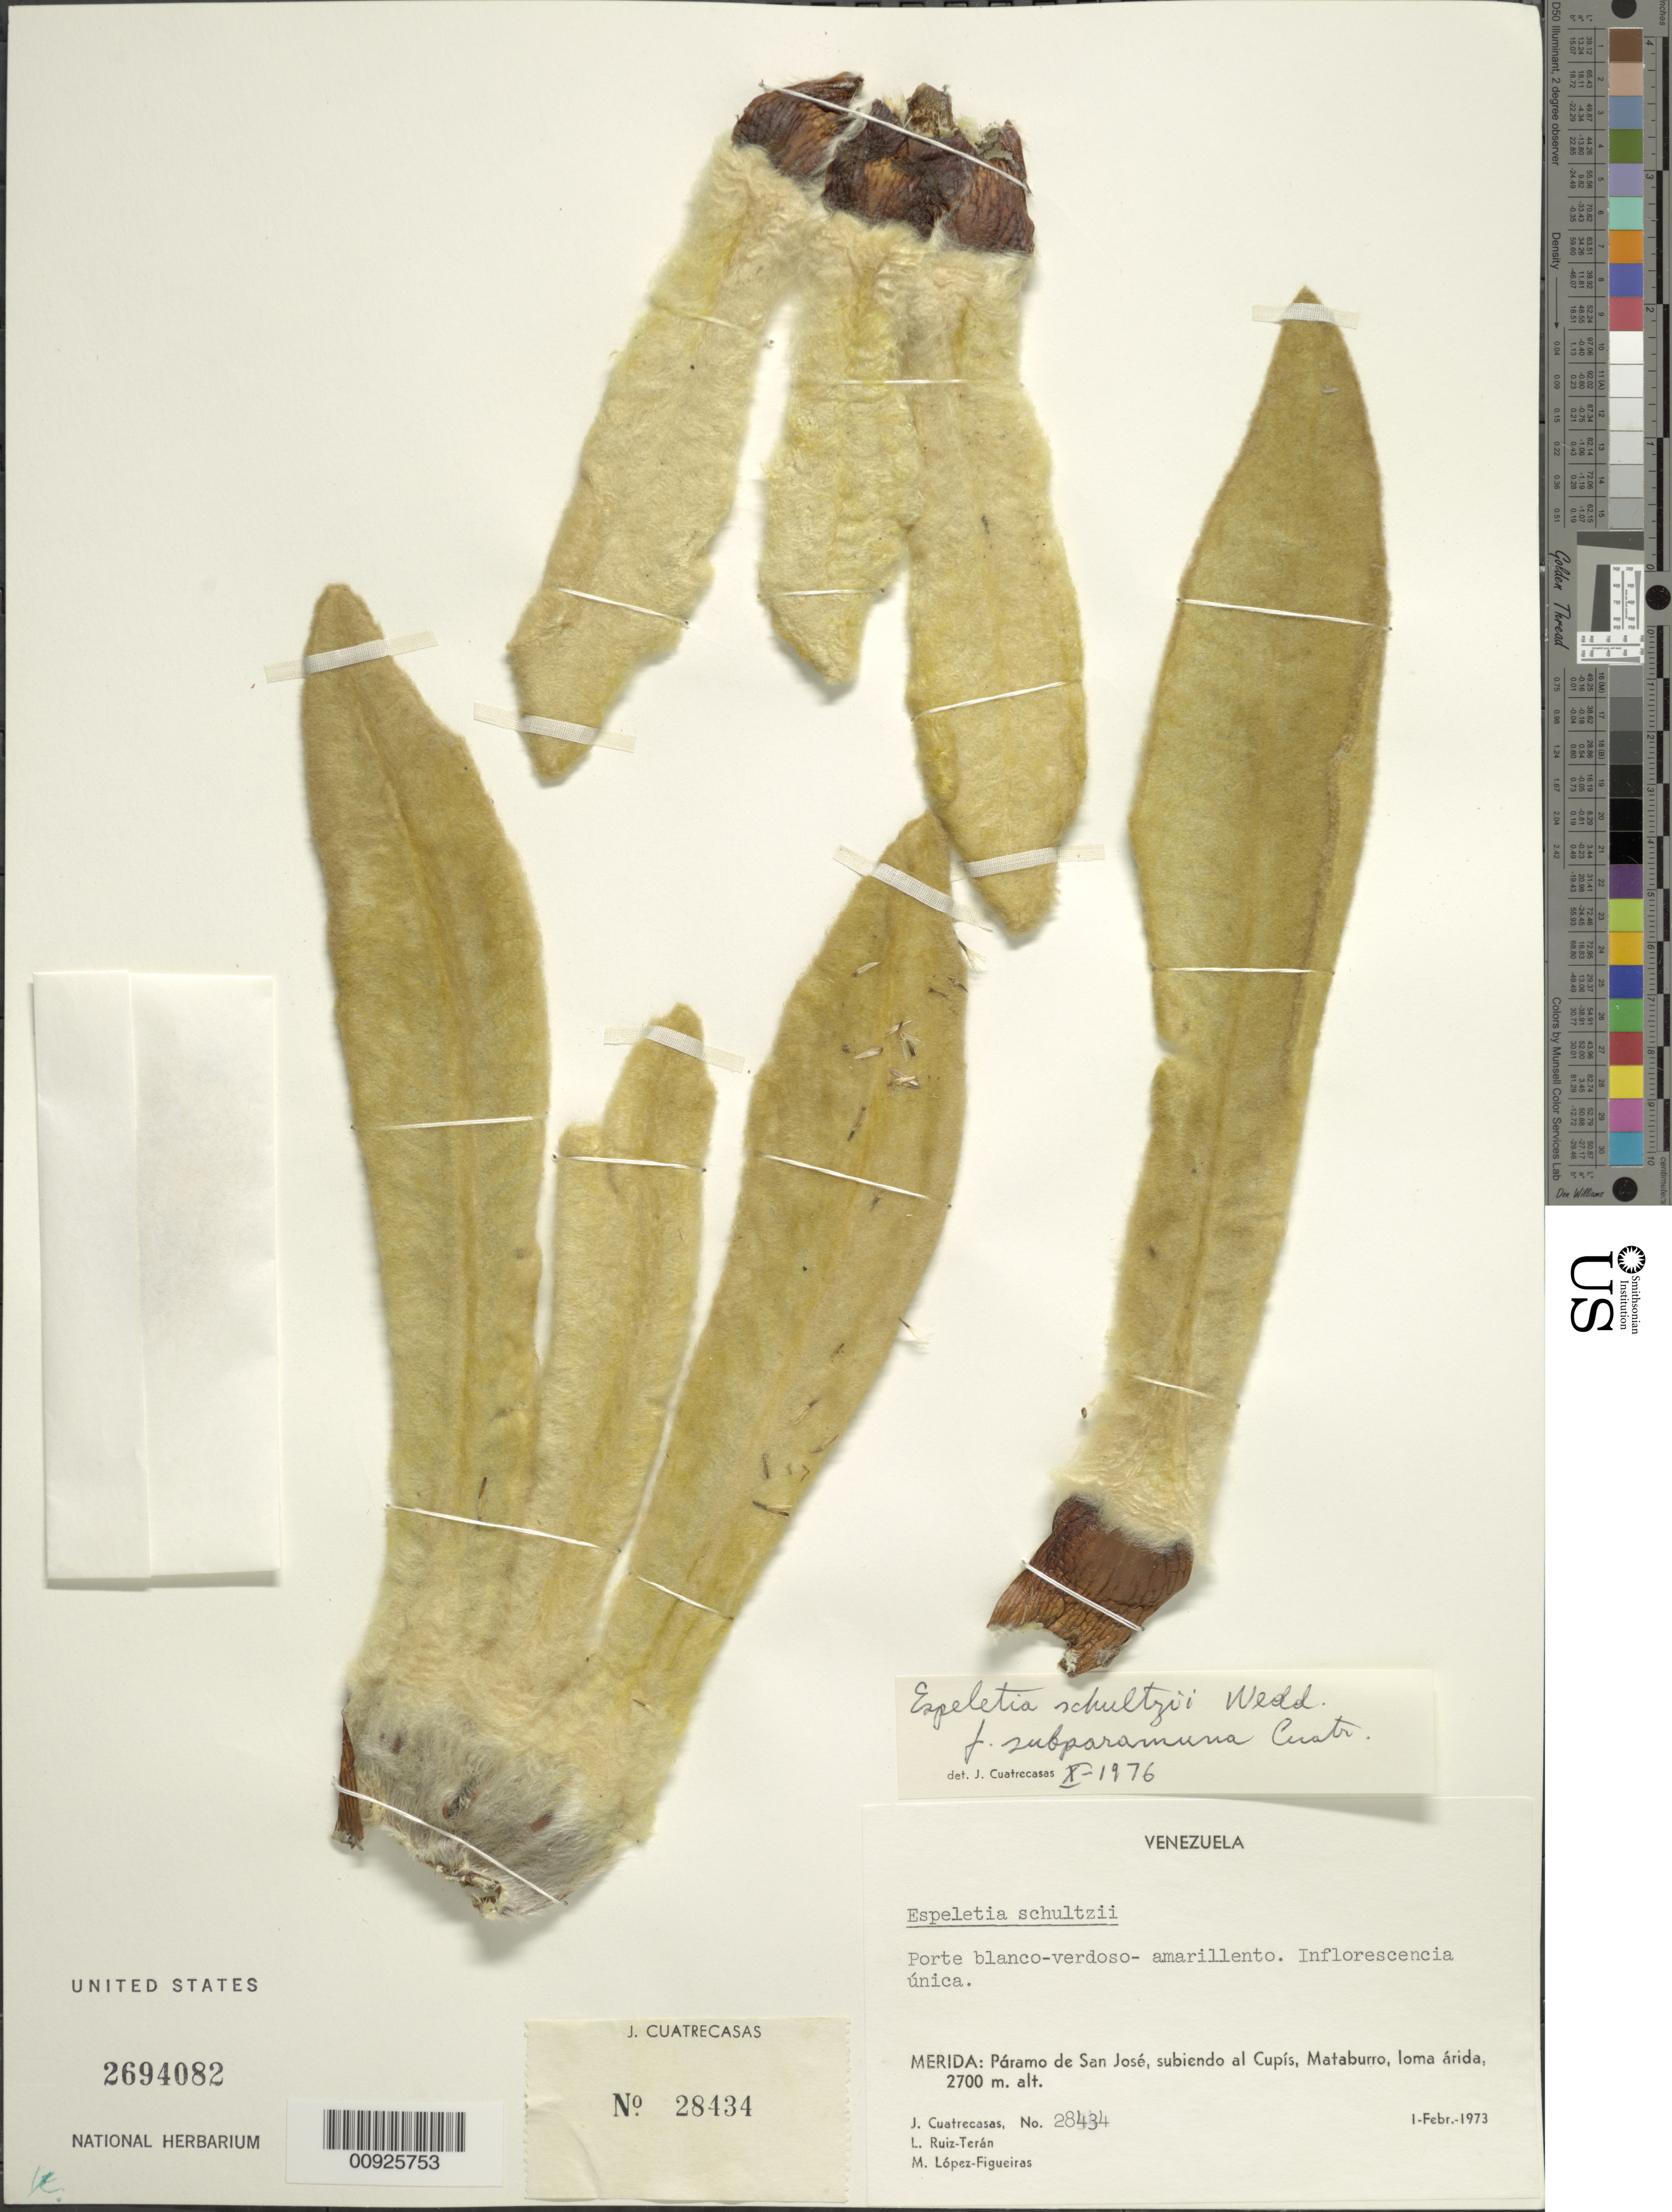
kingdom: Plantae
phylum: Tracheophyta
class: Magnoliopsida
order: Asterales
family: Asteraceae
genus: Espeletia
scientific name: Espeletia schultzii var. subparamuna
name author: Cuatrec.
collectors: J. Cuatrecasas, L. E. Ruíz-Terán & M. López Figueiras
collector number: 28434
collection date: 1973-02-01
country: Venezuela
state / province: Mérida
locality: P. de San José. Páramo de San José, subiendo al Cupís, Mataburro, loma árida.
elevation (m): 2700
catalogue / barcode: US 2694082